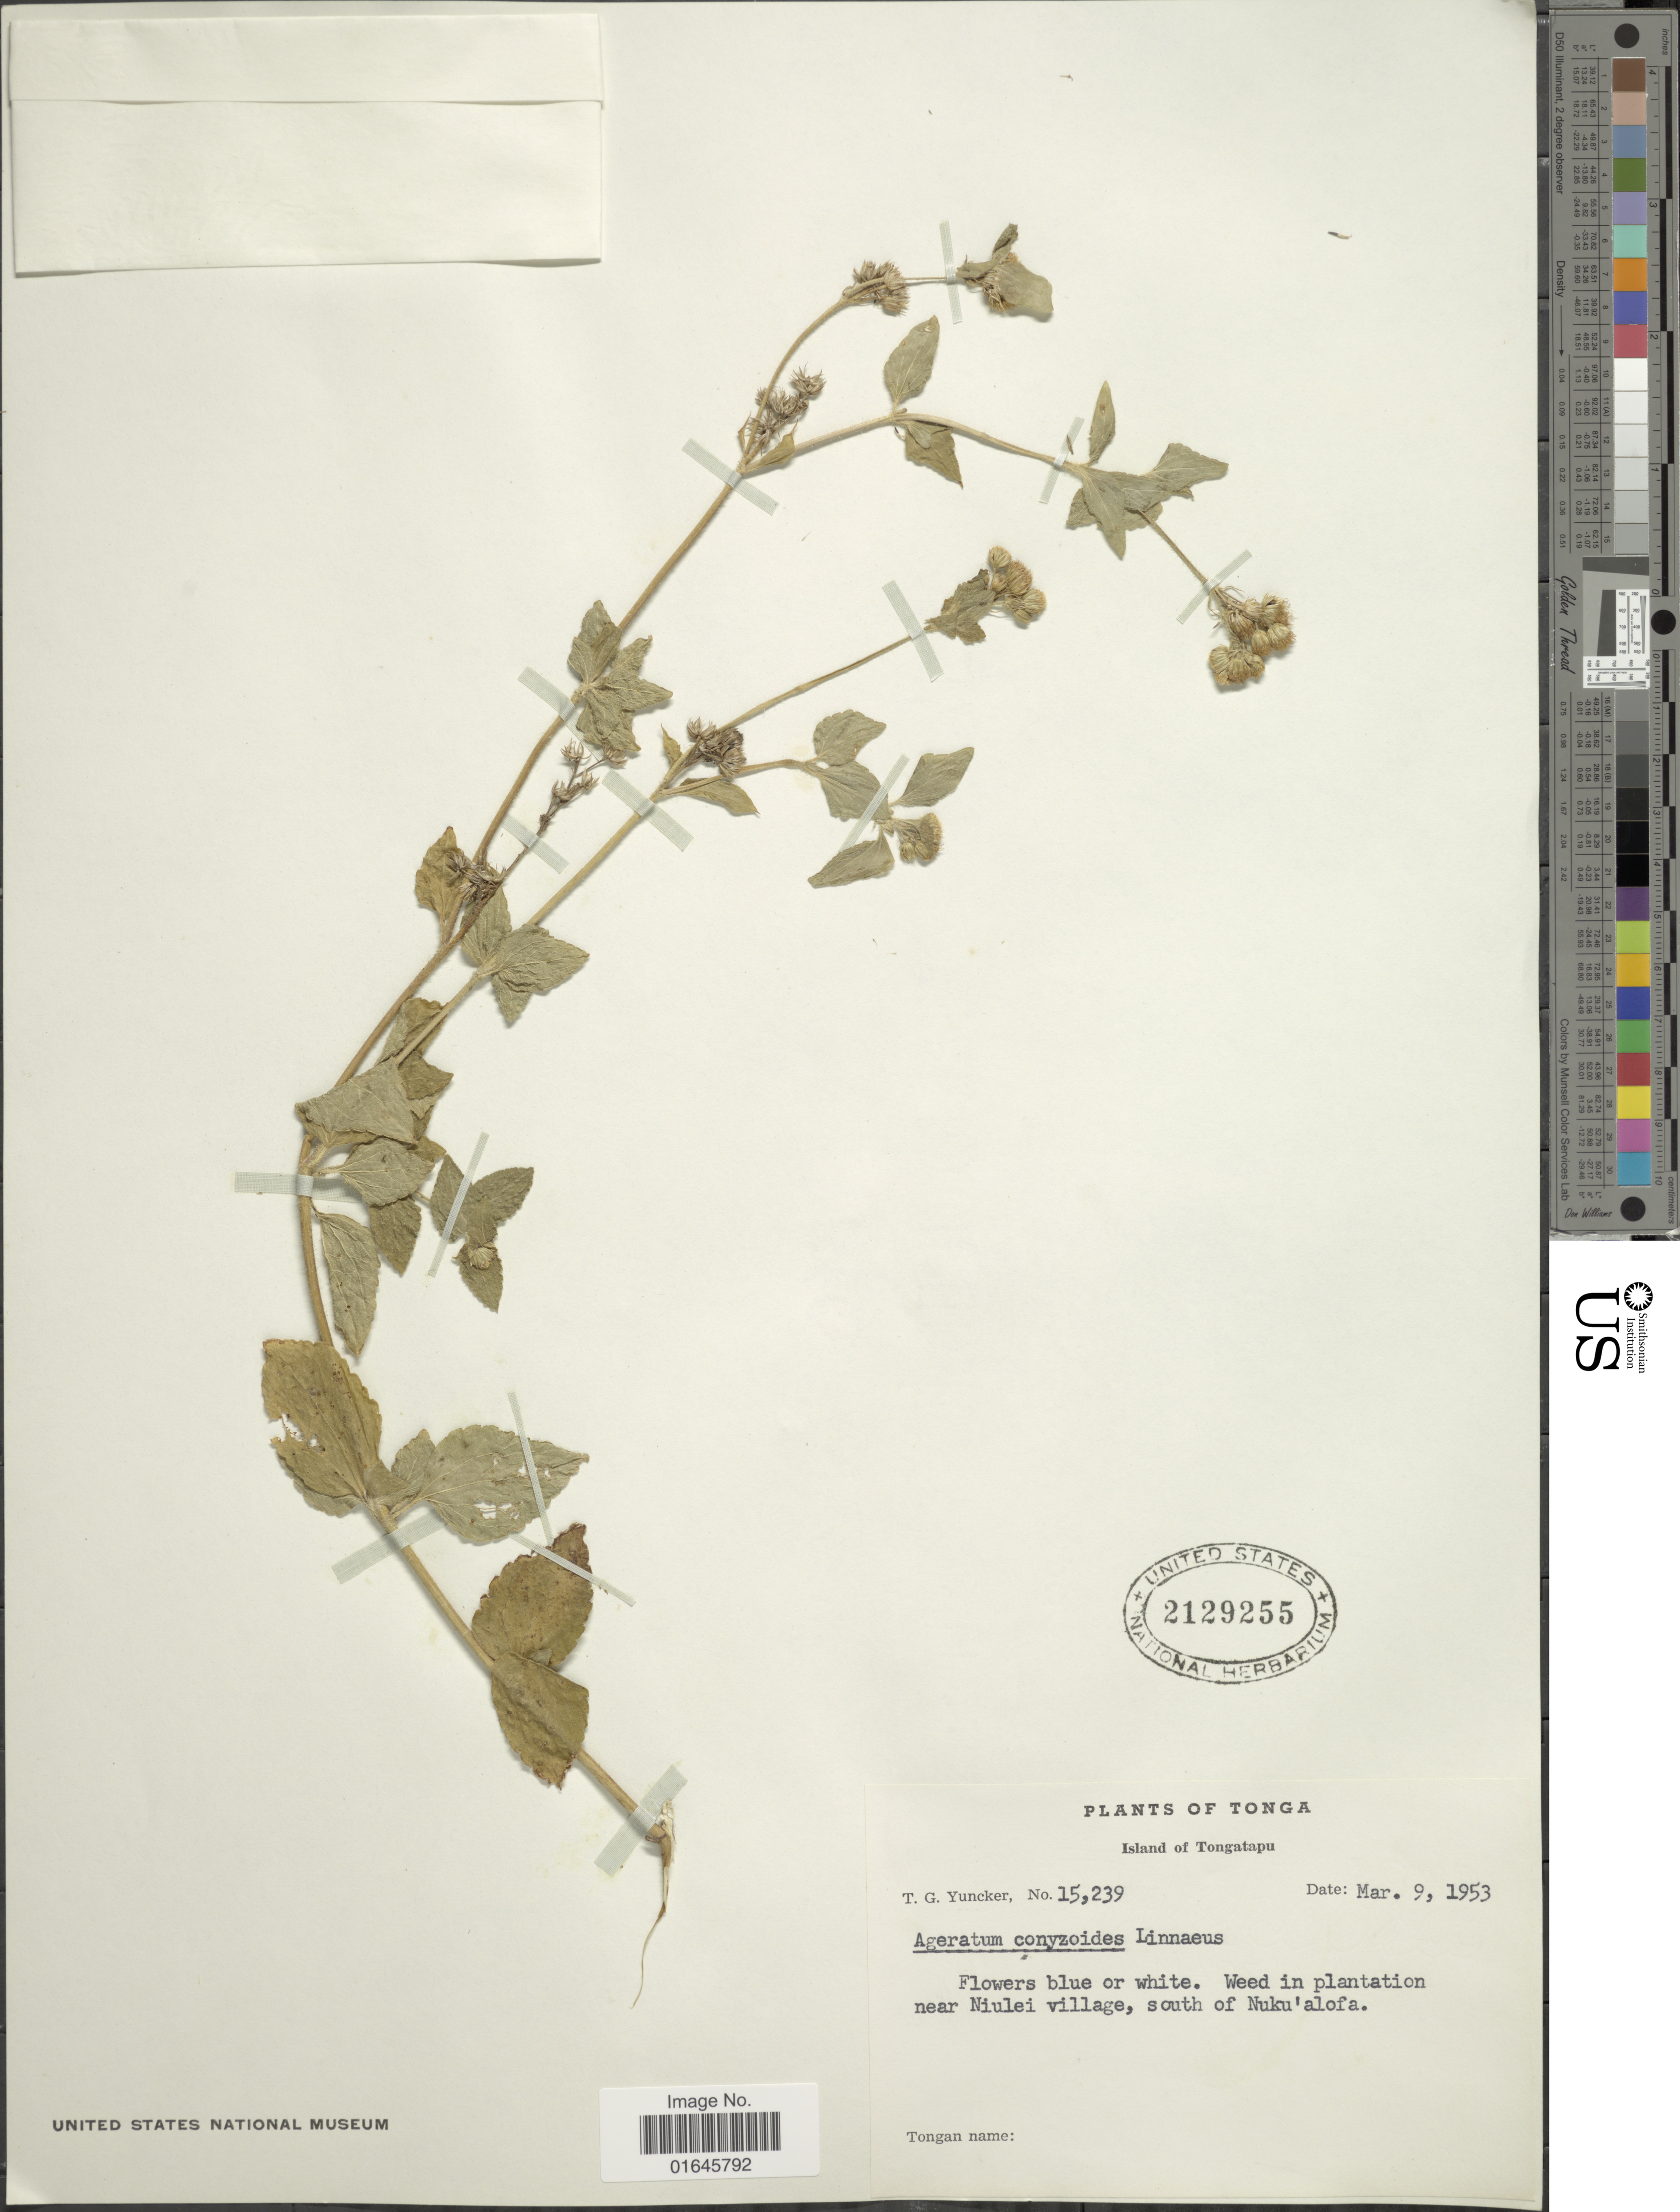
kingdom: Plantae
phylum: Tracheophyta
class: Magnoliopsida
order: Asterales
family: Asteraceae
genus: Ageratum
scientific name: Ageratum conyzoides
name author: L.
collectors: T. G. Yuncker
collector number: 15239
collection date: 1953-03-09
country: Tonga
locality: Island of Tongatapu, weed in plantation near Niulei village, south of Nuku'alofa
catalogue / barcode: US 2129255